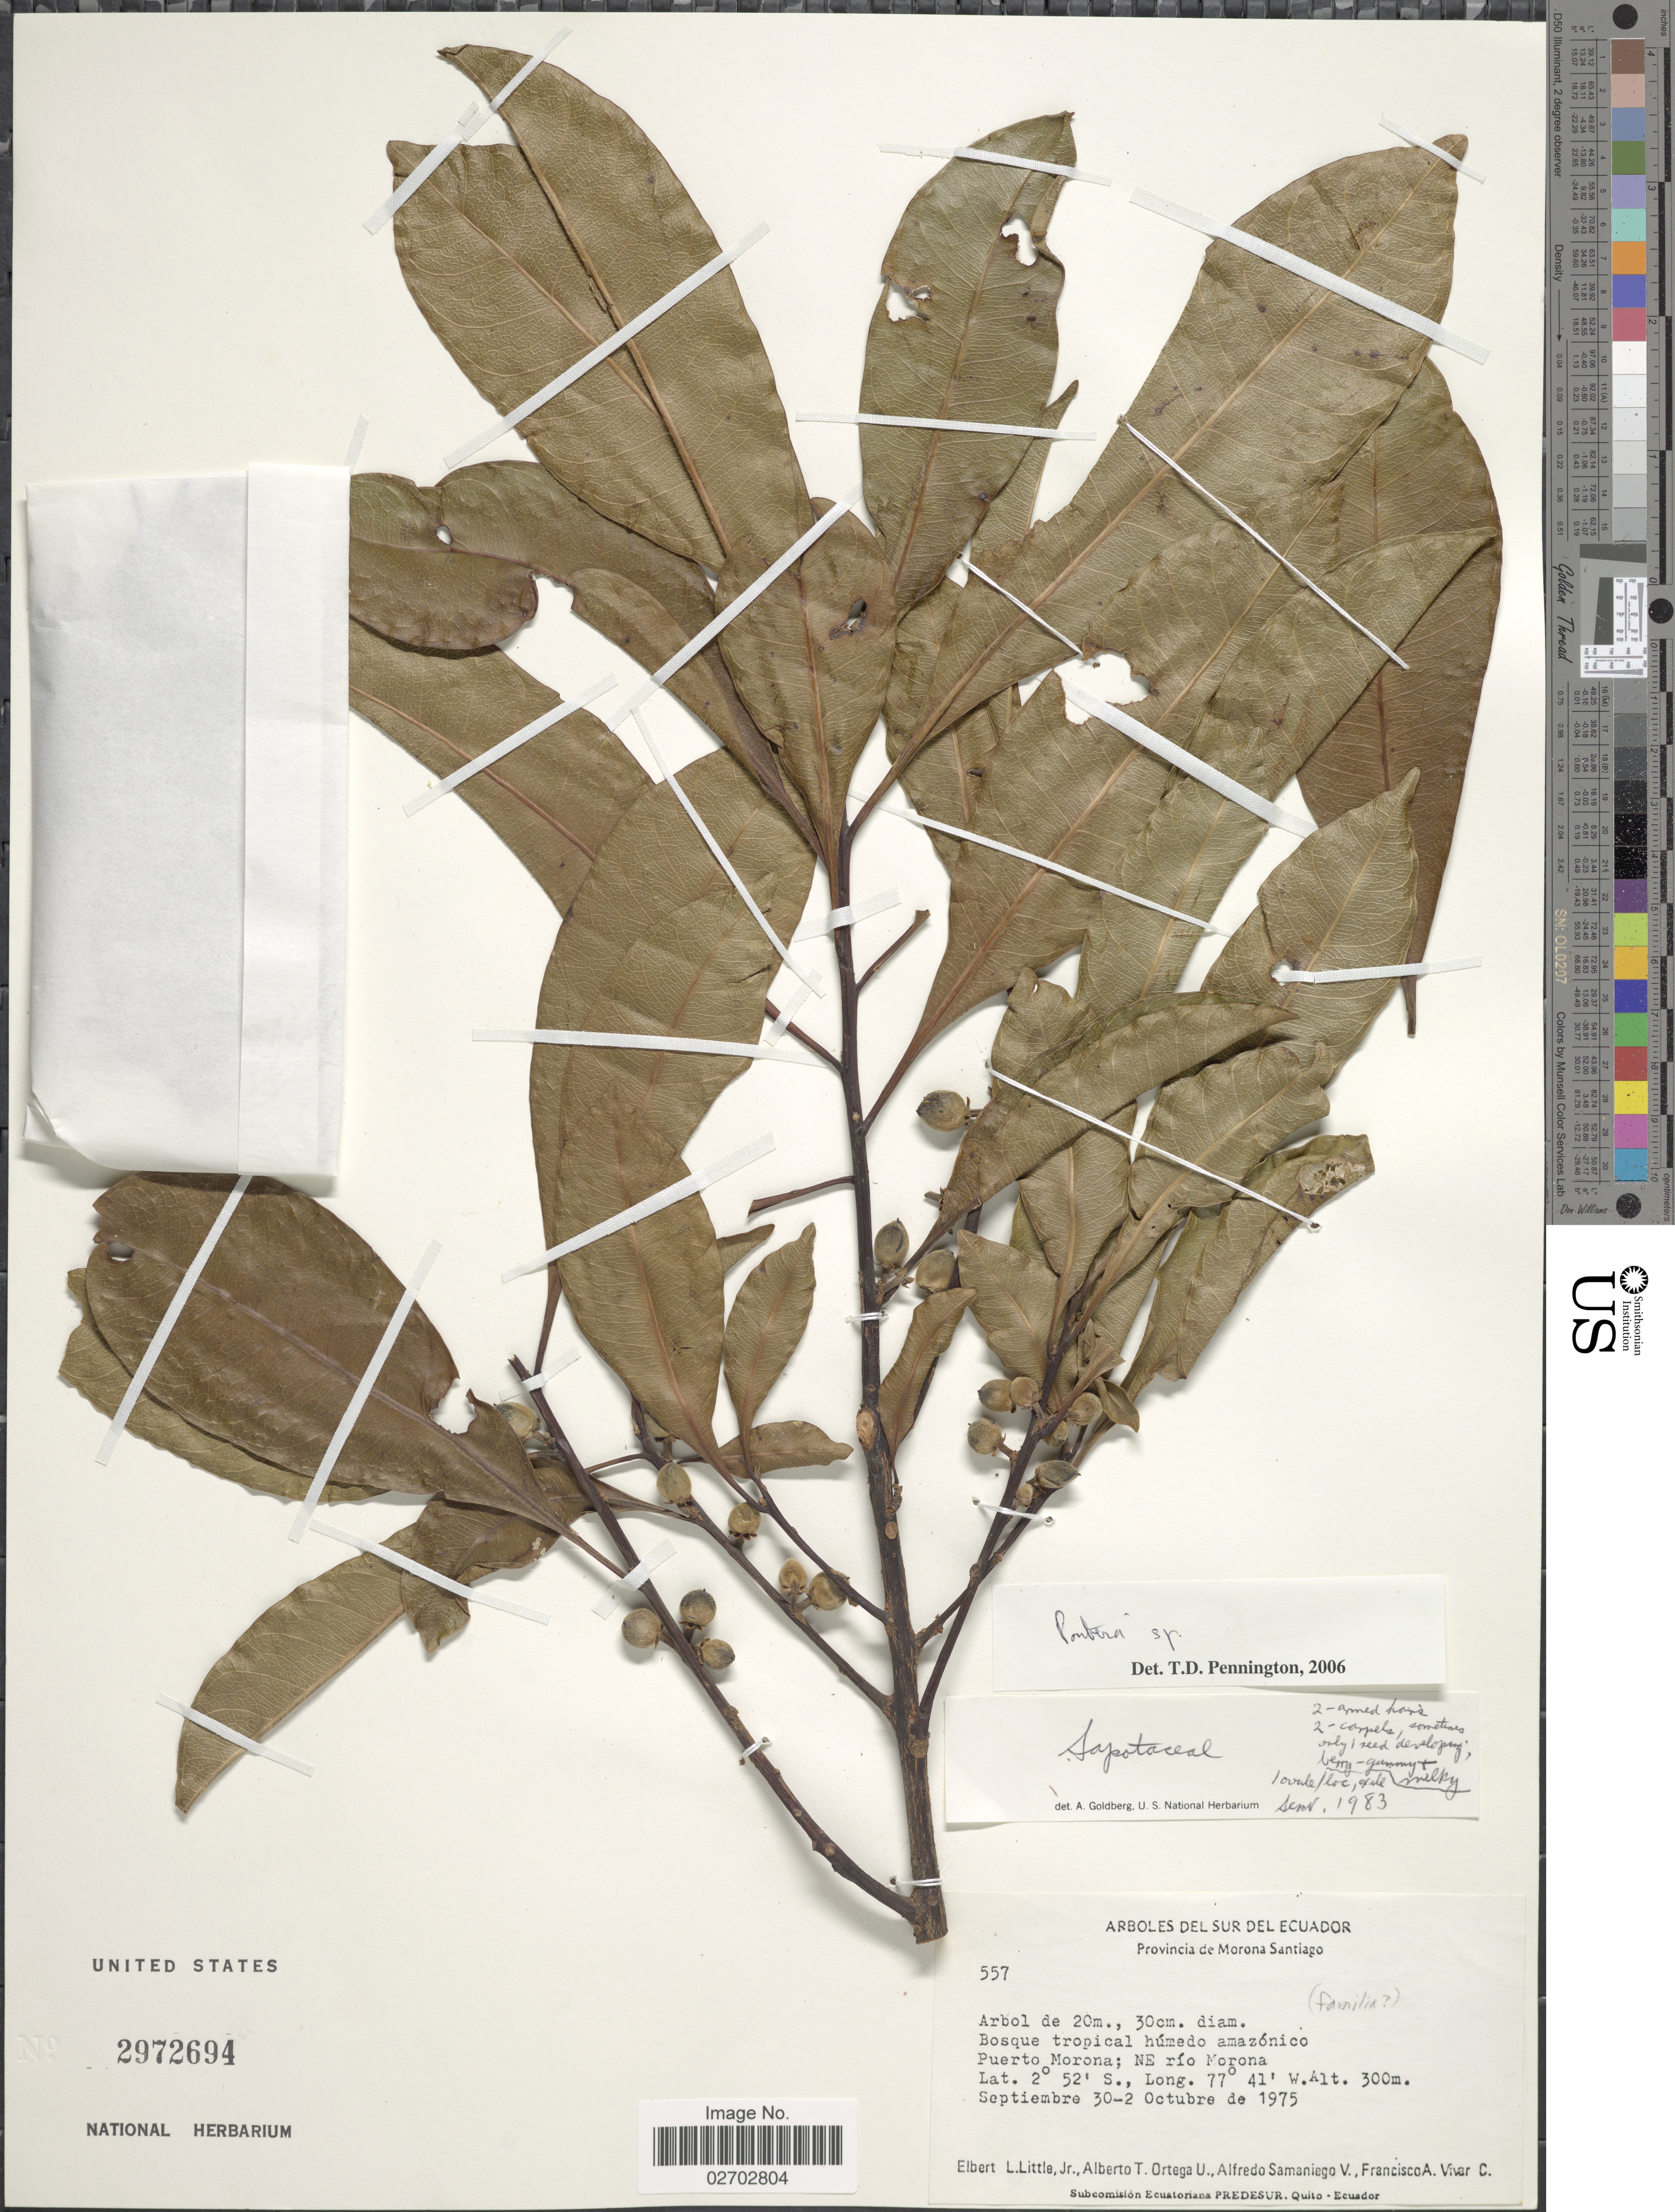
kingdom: Plantae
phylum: Tracheophyta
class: Magnoliopsida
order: Ericales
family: Sapotaceae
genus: Pouteria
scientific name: Pouteria sp.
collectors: E. L. Little, A. T. Ortega U., A. V. Samaniego & F. A. Vivar C.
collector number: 557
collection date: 1975-09-30/1975-10-02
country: Ecuador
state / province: Morona-Santiago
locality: Sur del Ecuador. Puerto Morona; NE rio Morona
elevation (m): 300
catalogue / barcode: US 2972694